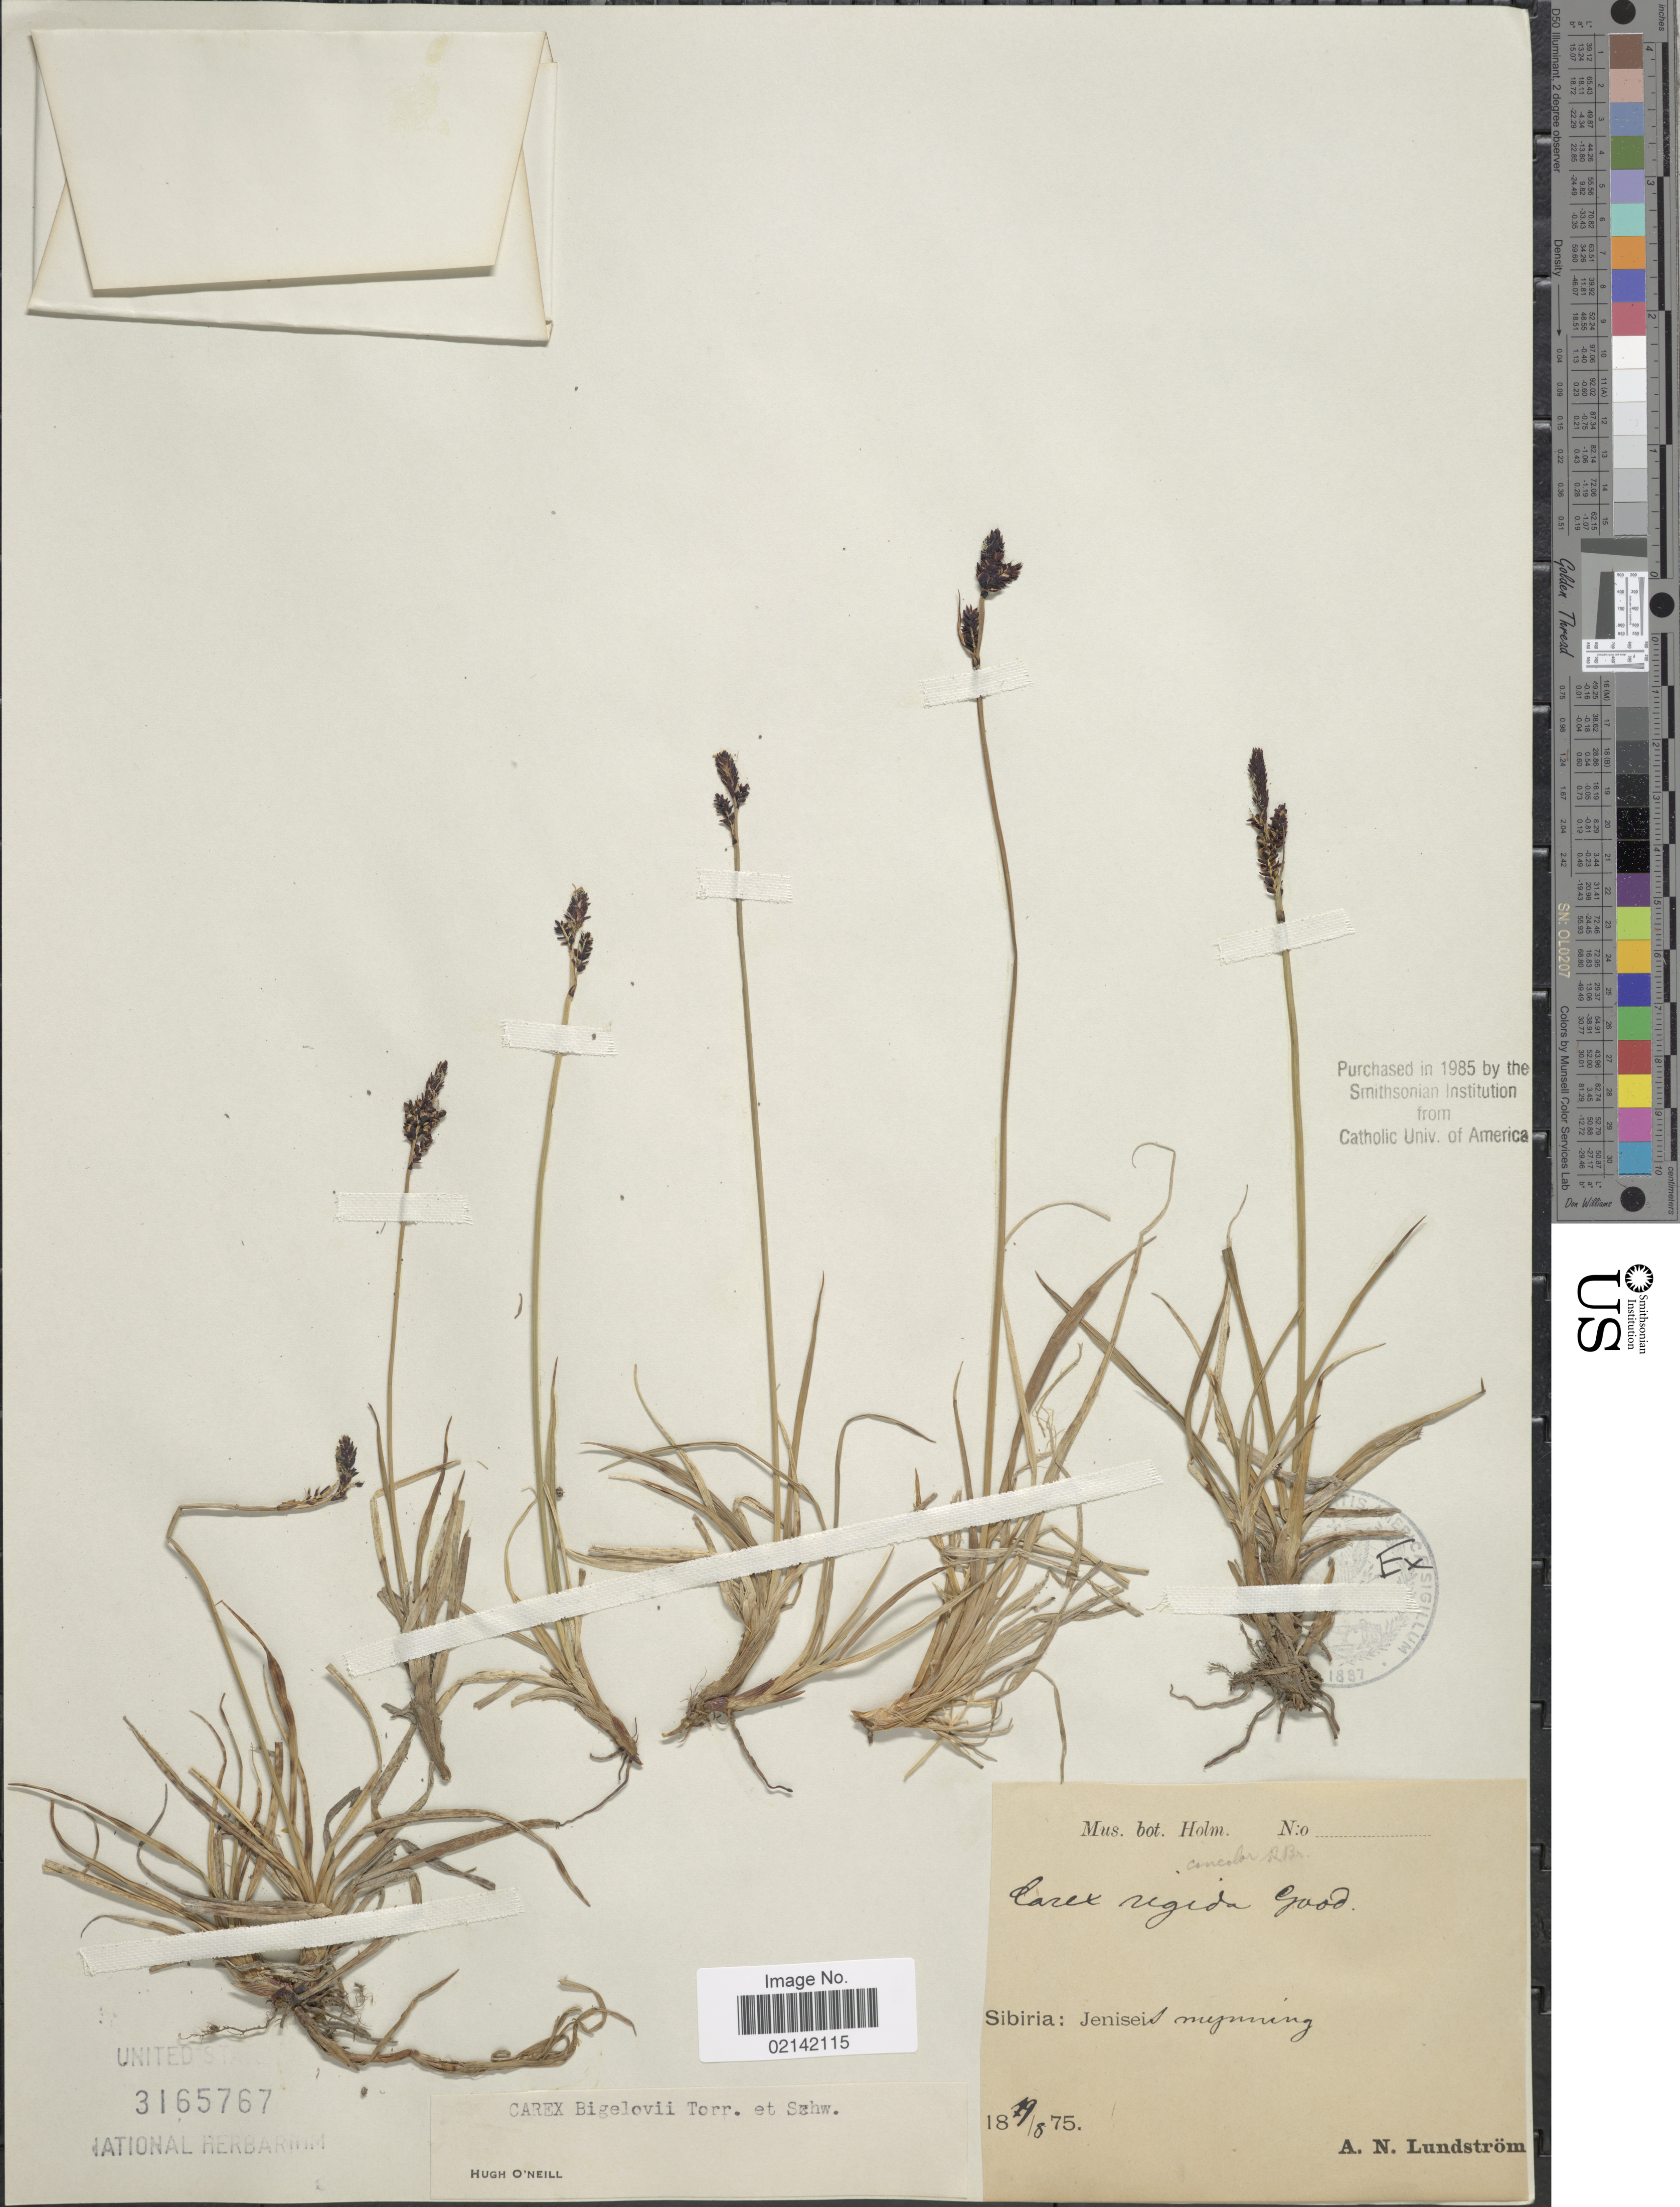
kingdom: Plantae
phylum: Tracheophyta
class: Liliopsida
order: Poales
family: Cyperaceae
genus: Carex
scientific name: Carex bigelowii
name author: Torr. ex Schwein.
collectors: A. N. Lundstrom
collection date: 1875-08-19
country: Russian Federation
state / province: Krasnoyarsk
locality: Sibiria: Jeniseis [illegible text]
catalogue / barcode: US 3165767